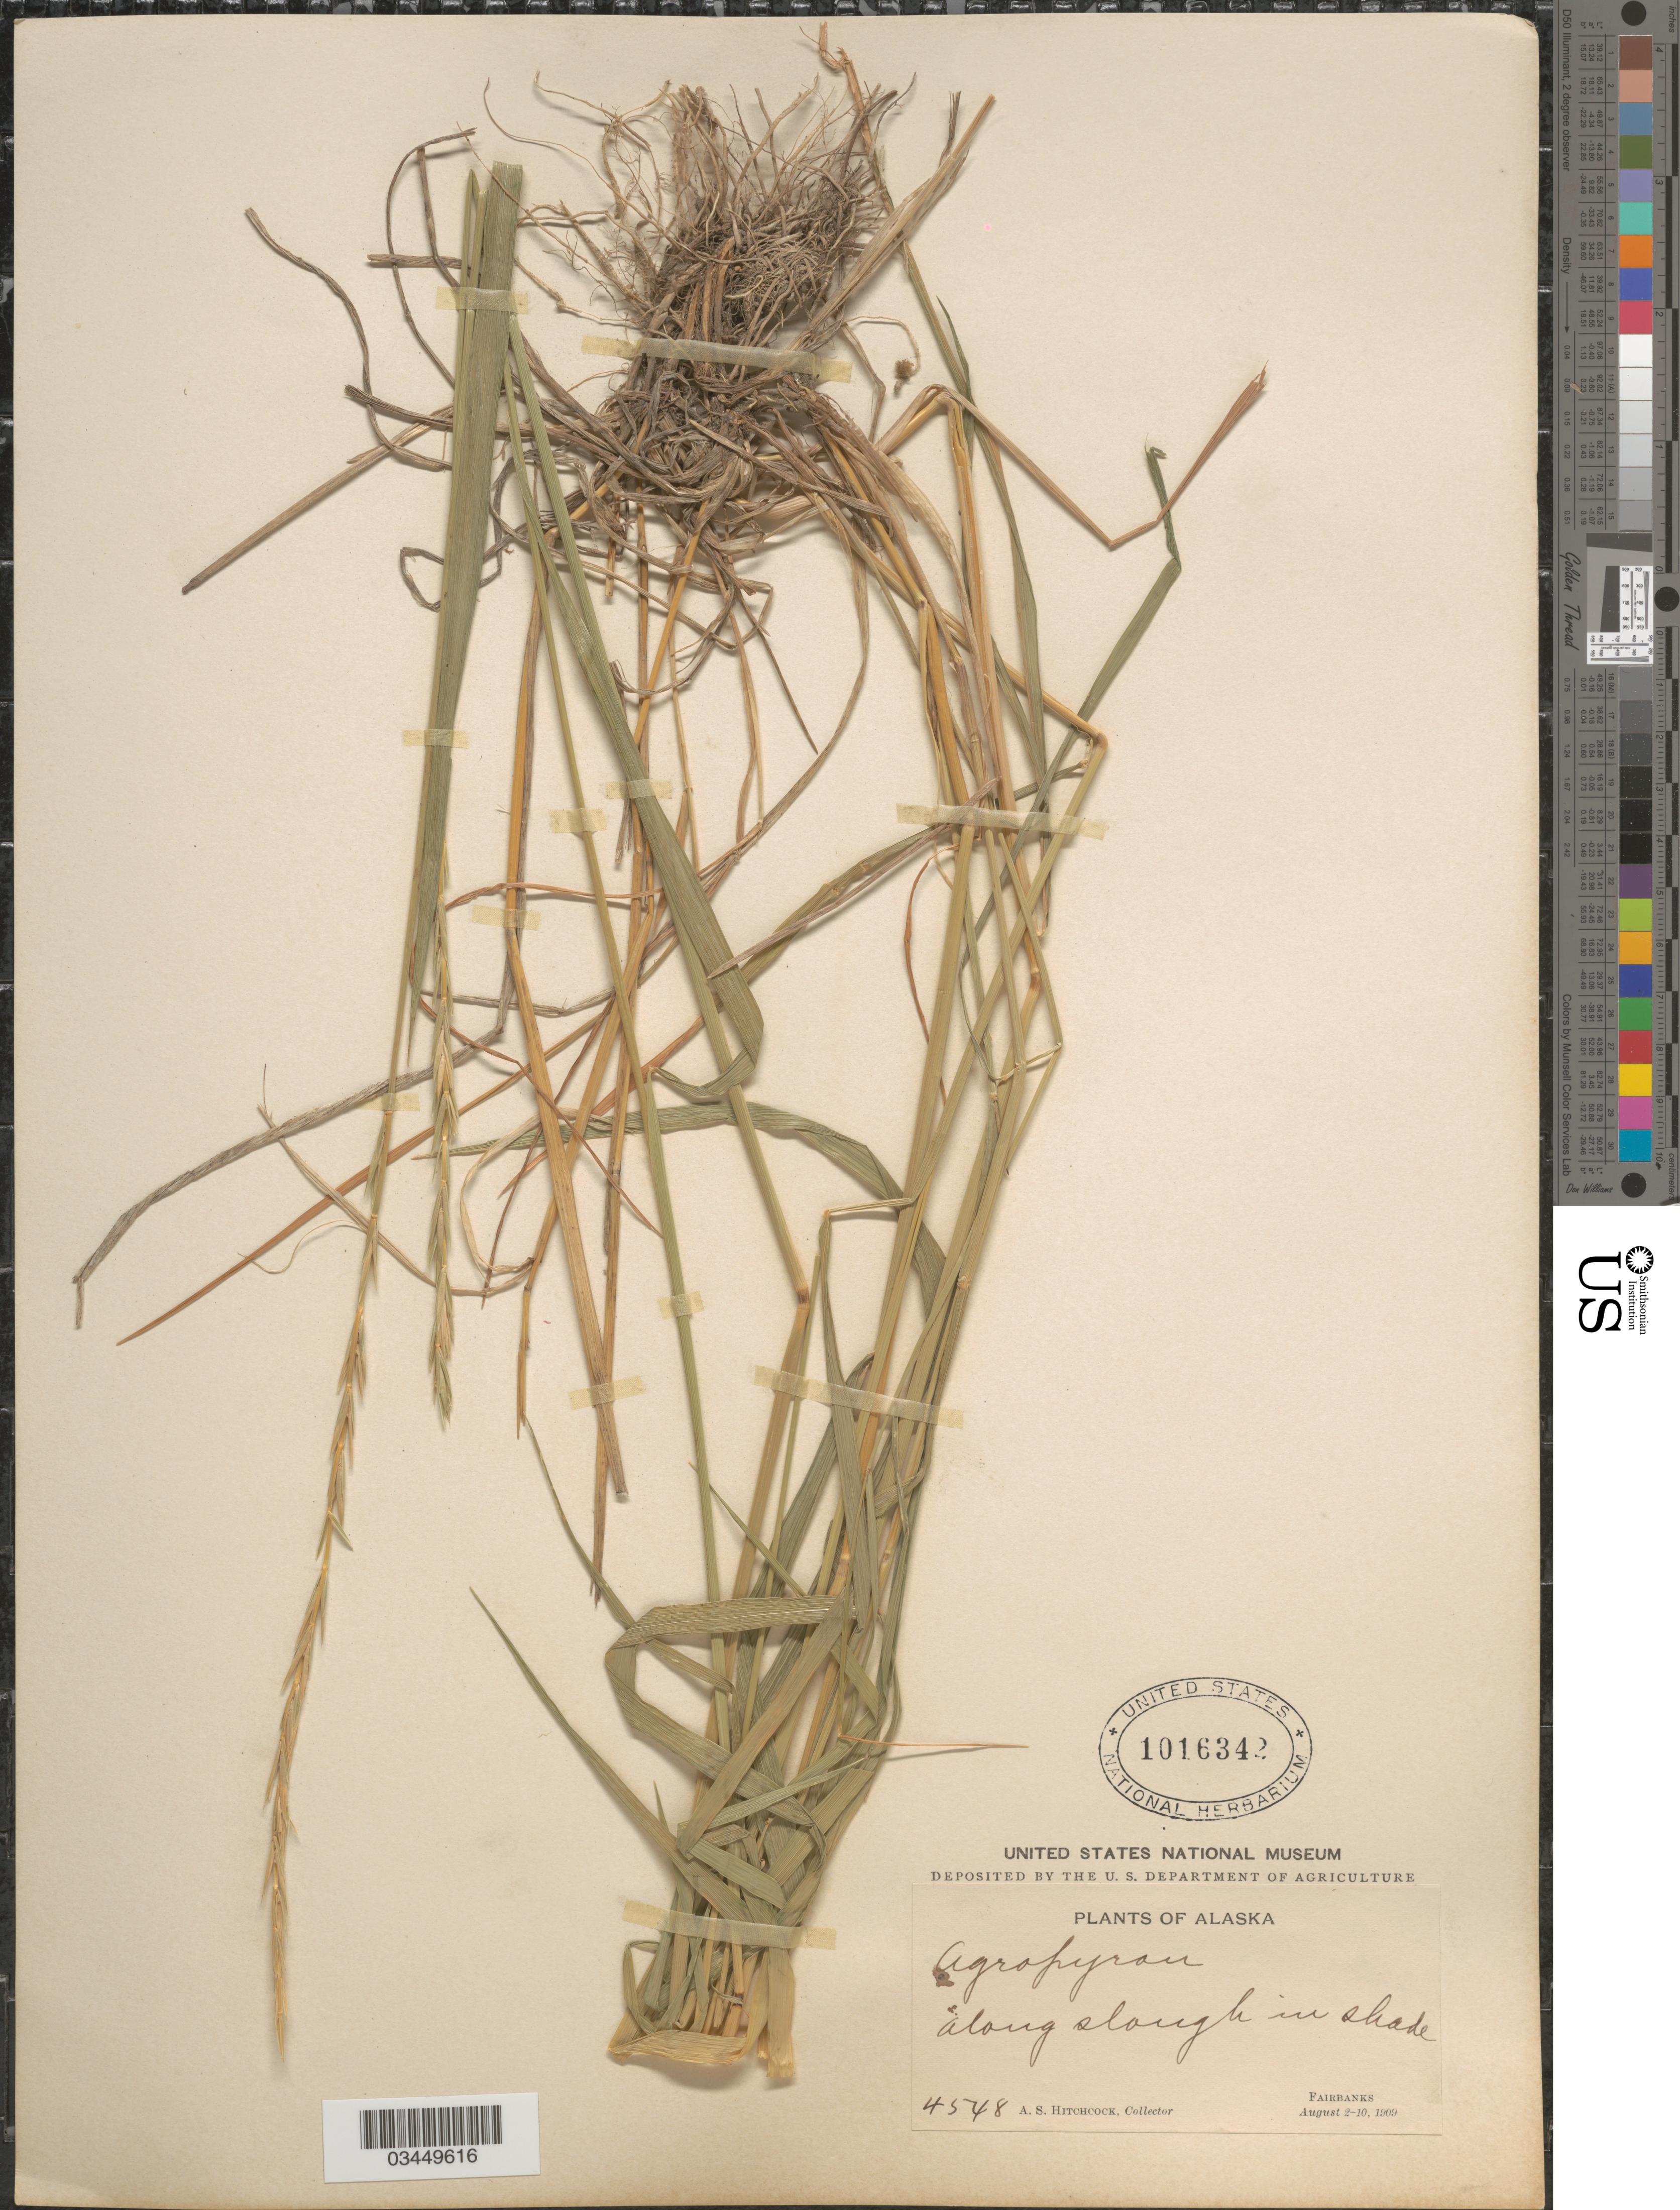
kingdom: Plantae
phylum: Tracheophyta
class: Liliopsida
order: Poales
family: Poaceae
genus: Elymus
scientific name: Elymus sp.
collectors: A. S. Hitchcock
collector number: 4548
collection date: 1909-08-02/1909-08-10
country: United States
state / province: Alaska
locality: Along slough in shade. Fairbanks.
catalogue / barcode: US 1016342